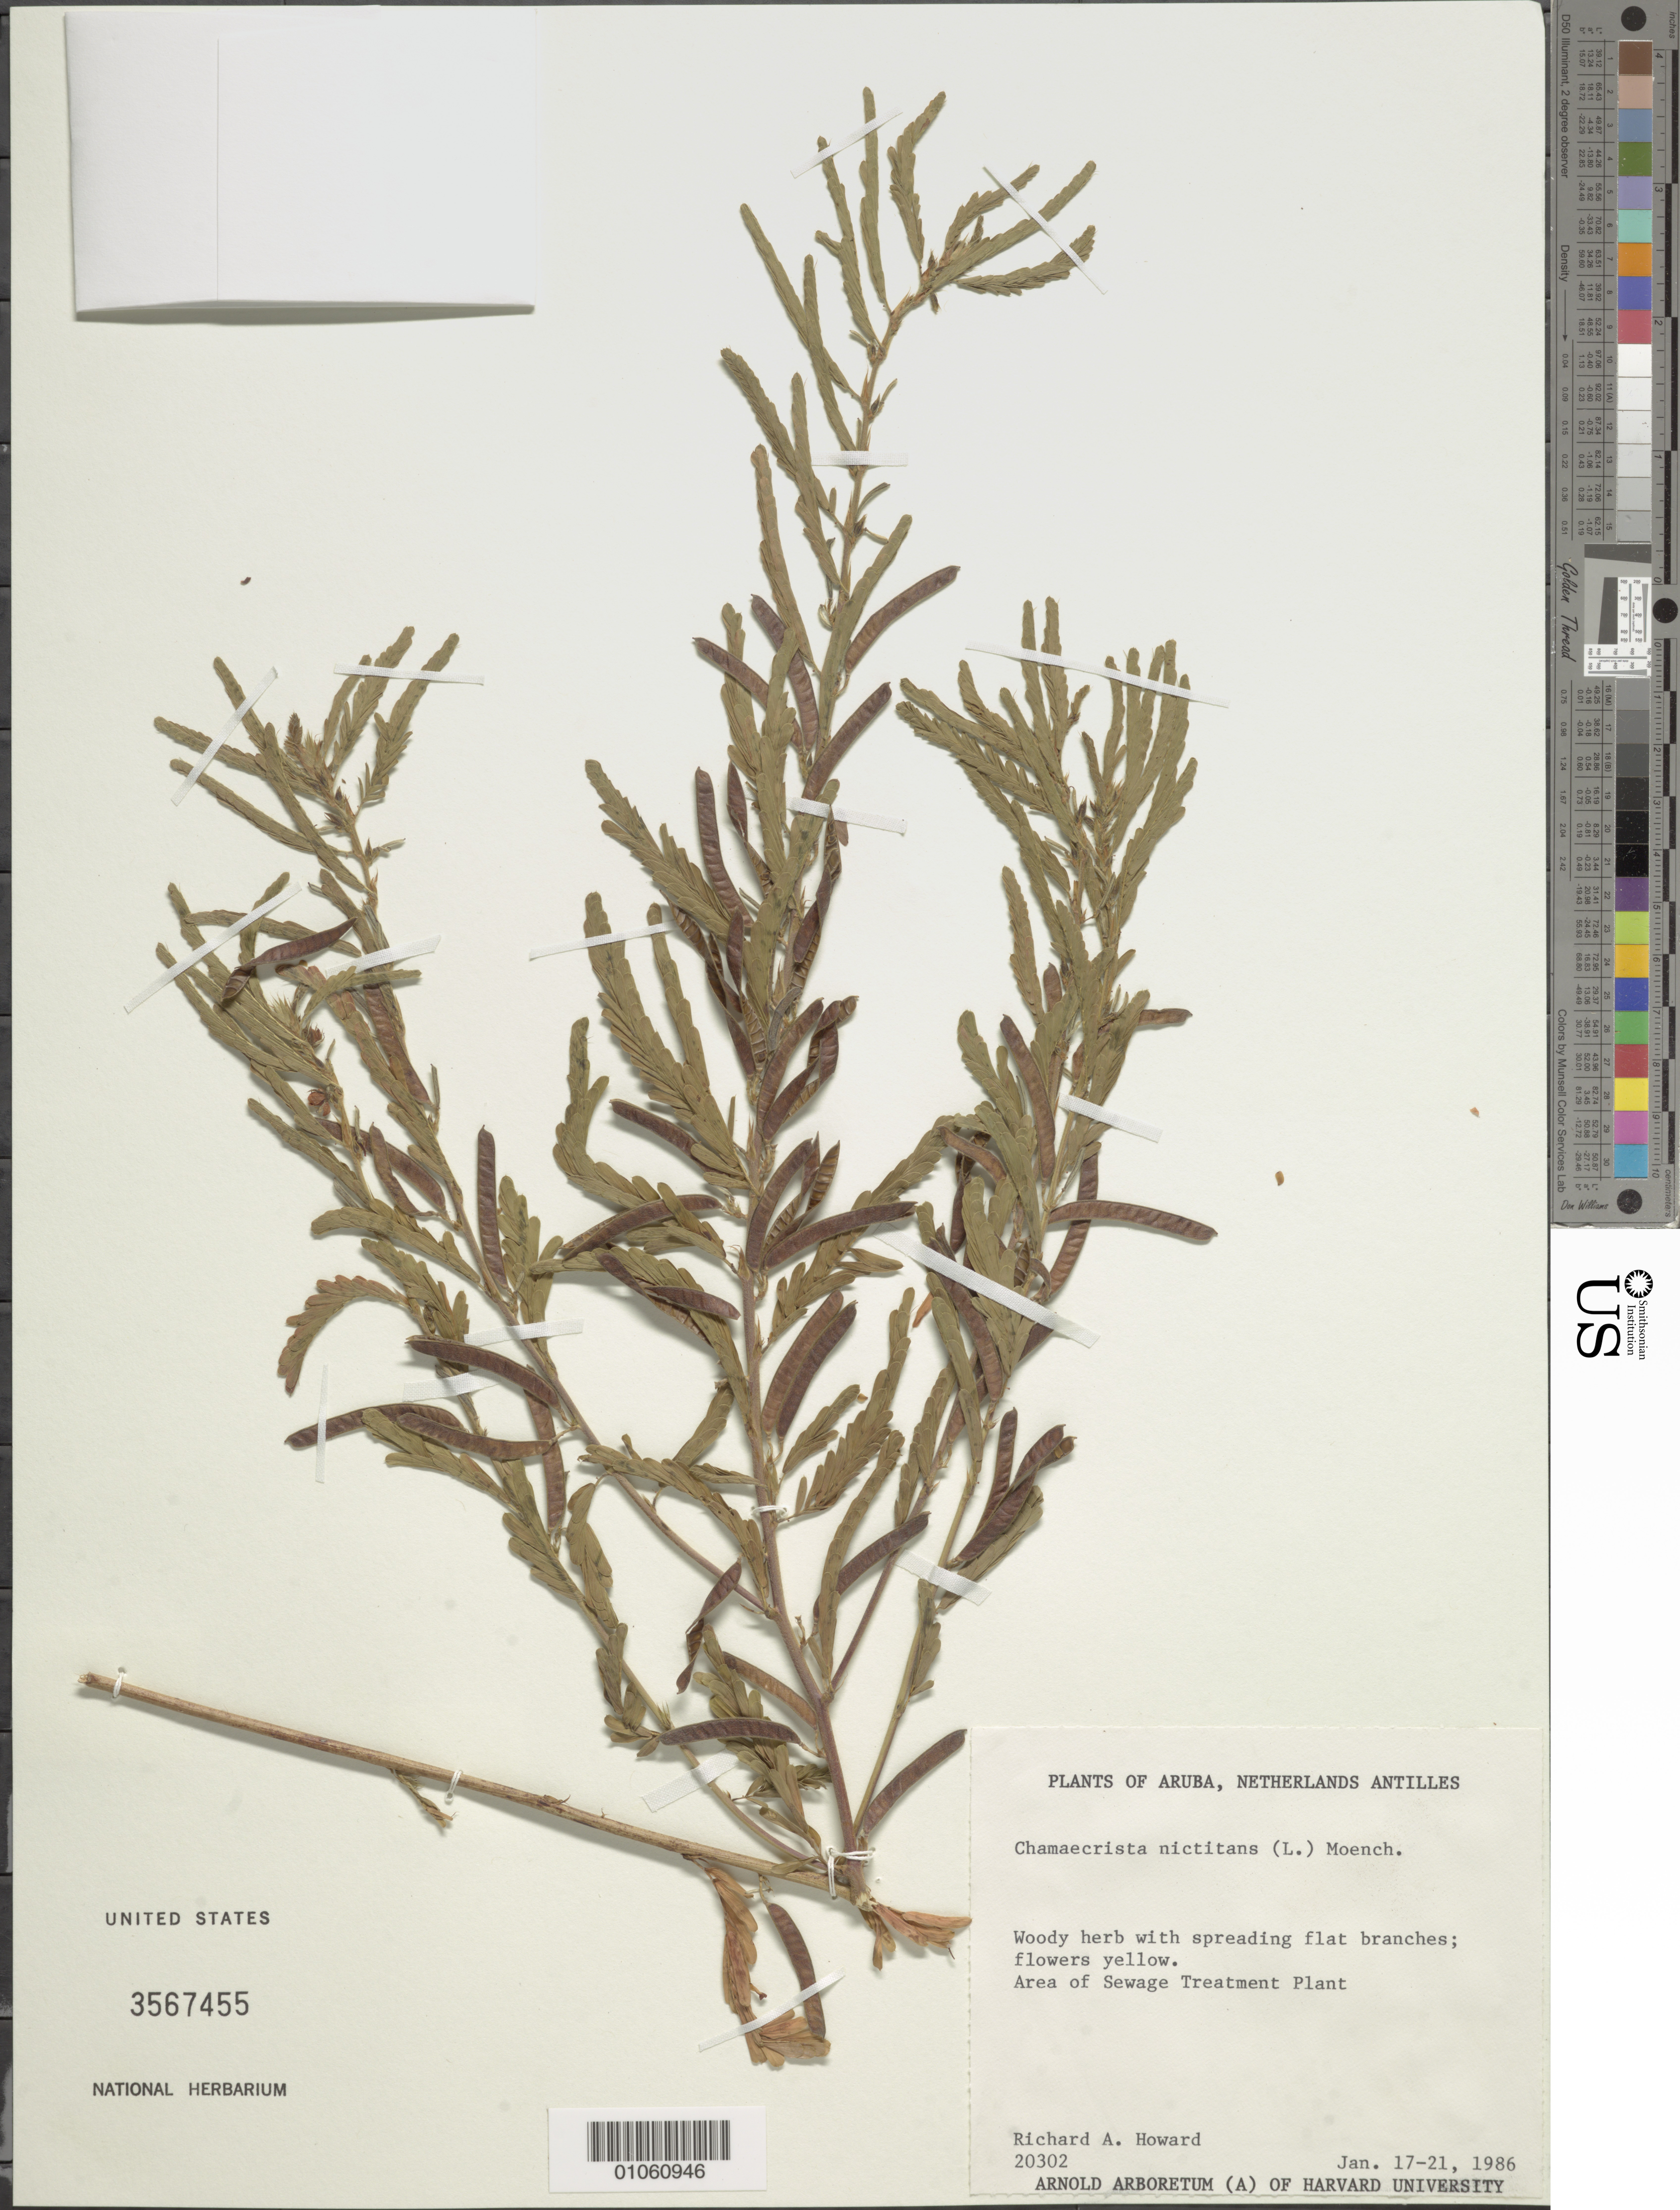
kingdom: Plantae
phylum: Tracheophyta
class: Magnoliopsida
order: Fabales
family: Fabaceae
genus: Chamaecrista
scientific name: Chamaecrista nictitans var. diffusa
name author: (DC.) H.S. Irwin & Barneby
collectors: R. A. Howard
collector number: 20302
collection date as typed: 17 Jan 1986 to 21 Jan 1986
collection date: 1986-01-17/1986-01-21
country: Aruba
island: Aruba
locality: Sewage Treatment Plant area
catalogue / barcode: US 3567455